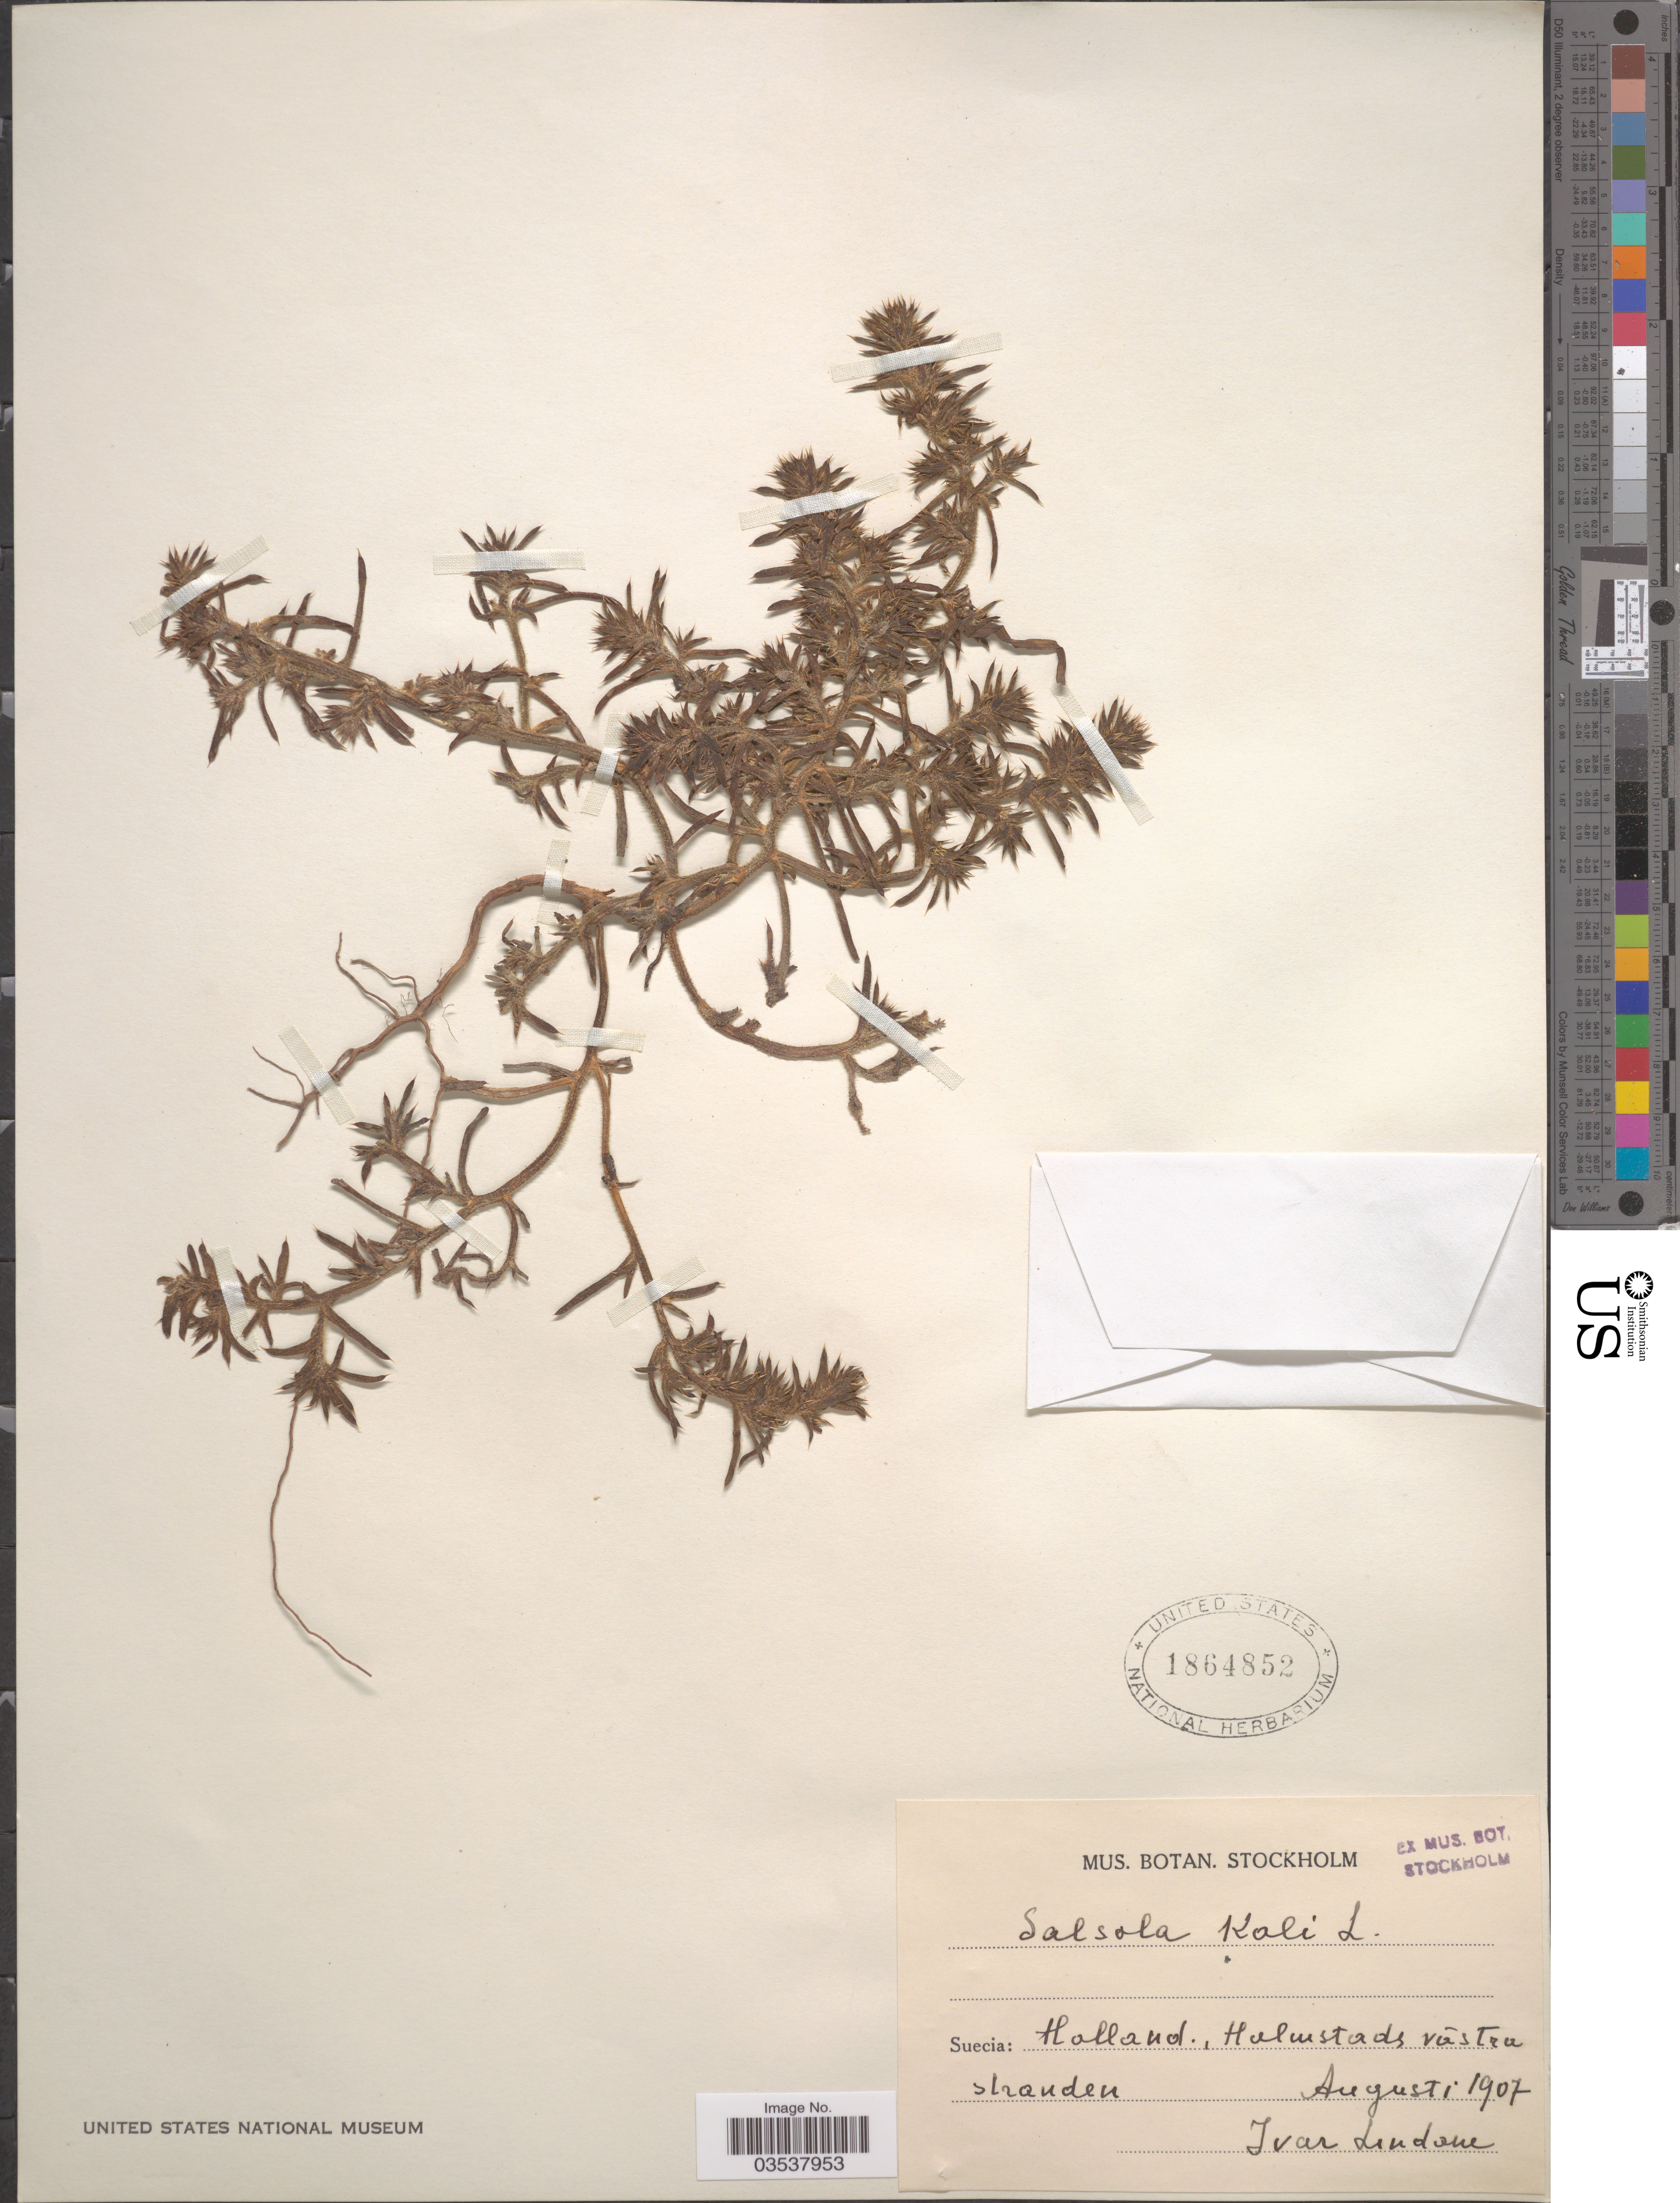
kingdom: Plantae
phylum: Tracheophyta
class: Magnoliopsida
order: Caryophyllales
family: Amaranthaceae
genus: Salsola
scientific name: Salsola kali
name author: L.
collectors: I. Lindow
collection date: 1907-08-01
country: Sweden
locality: Suecia: Halland., Halmstad vastra stranden.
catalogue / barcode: US 1864852